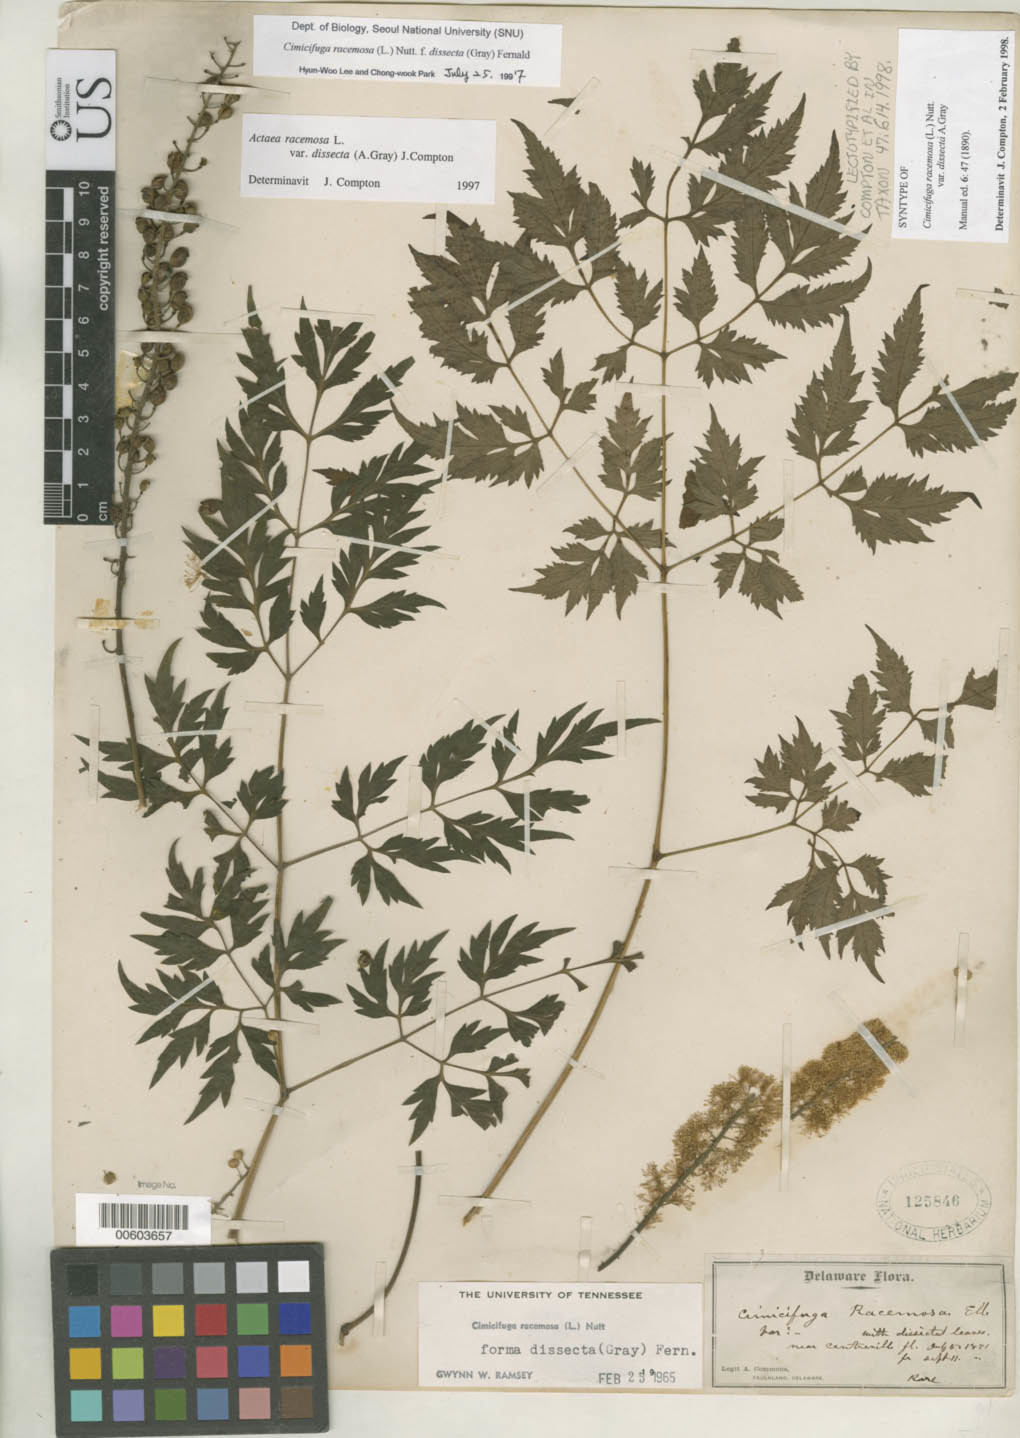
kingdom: Plantae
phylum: Tracheophyta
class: Magnoliopsida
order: Ranunculales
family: Ranunculaceae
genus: Cimicifuga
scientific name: Cimicifuga racemosa var. dissecta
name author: A. Gray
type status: Lectotype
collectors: A. Commons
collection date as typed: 05 Jul 1871 and 11 Sep 1871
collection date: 1871-07-05,1871-09-11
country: United States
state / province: Delaware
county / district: New Castle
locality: Near Centreville.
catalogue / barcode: US 125846